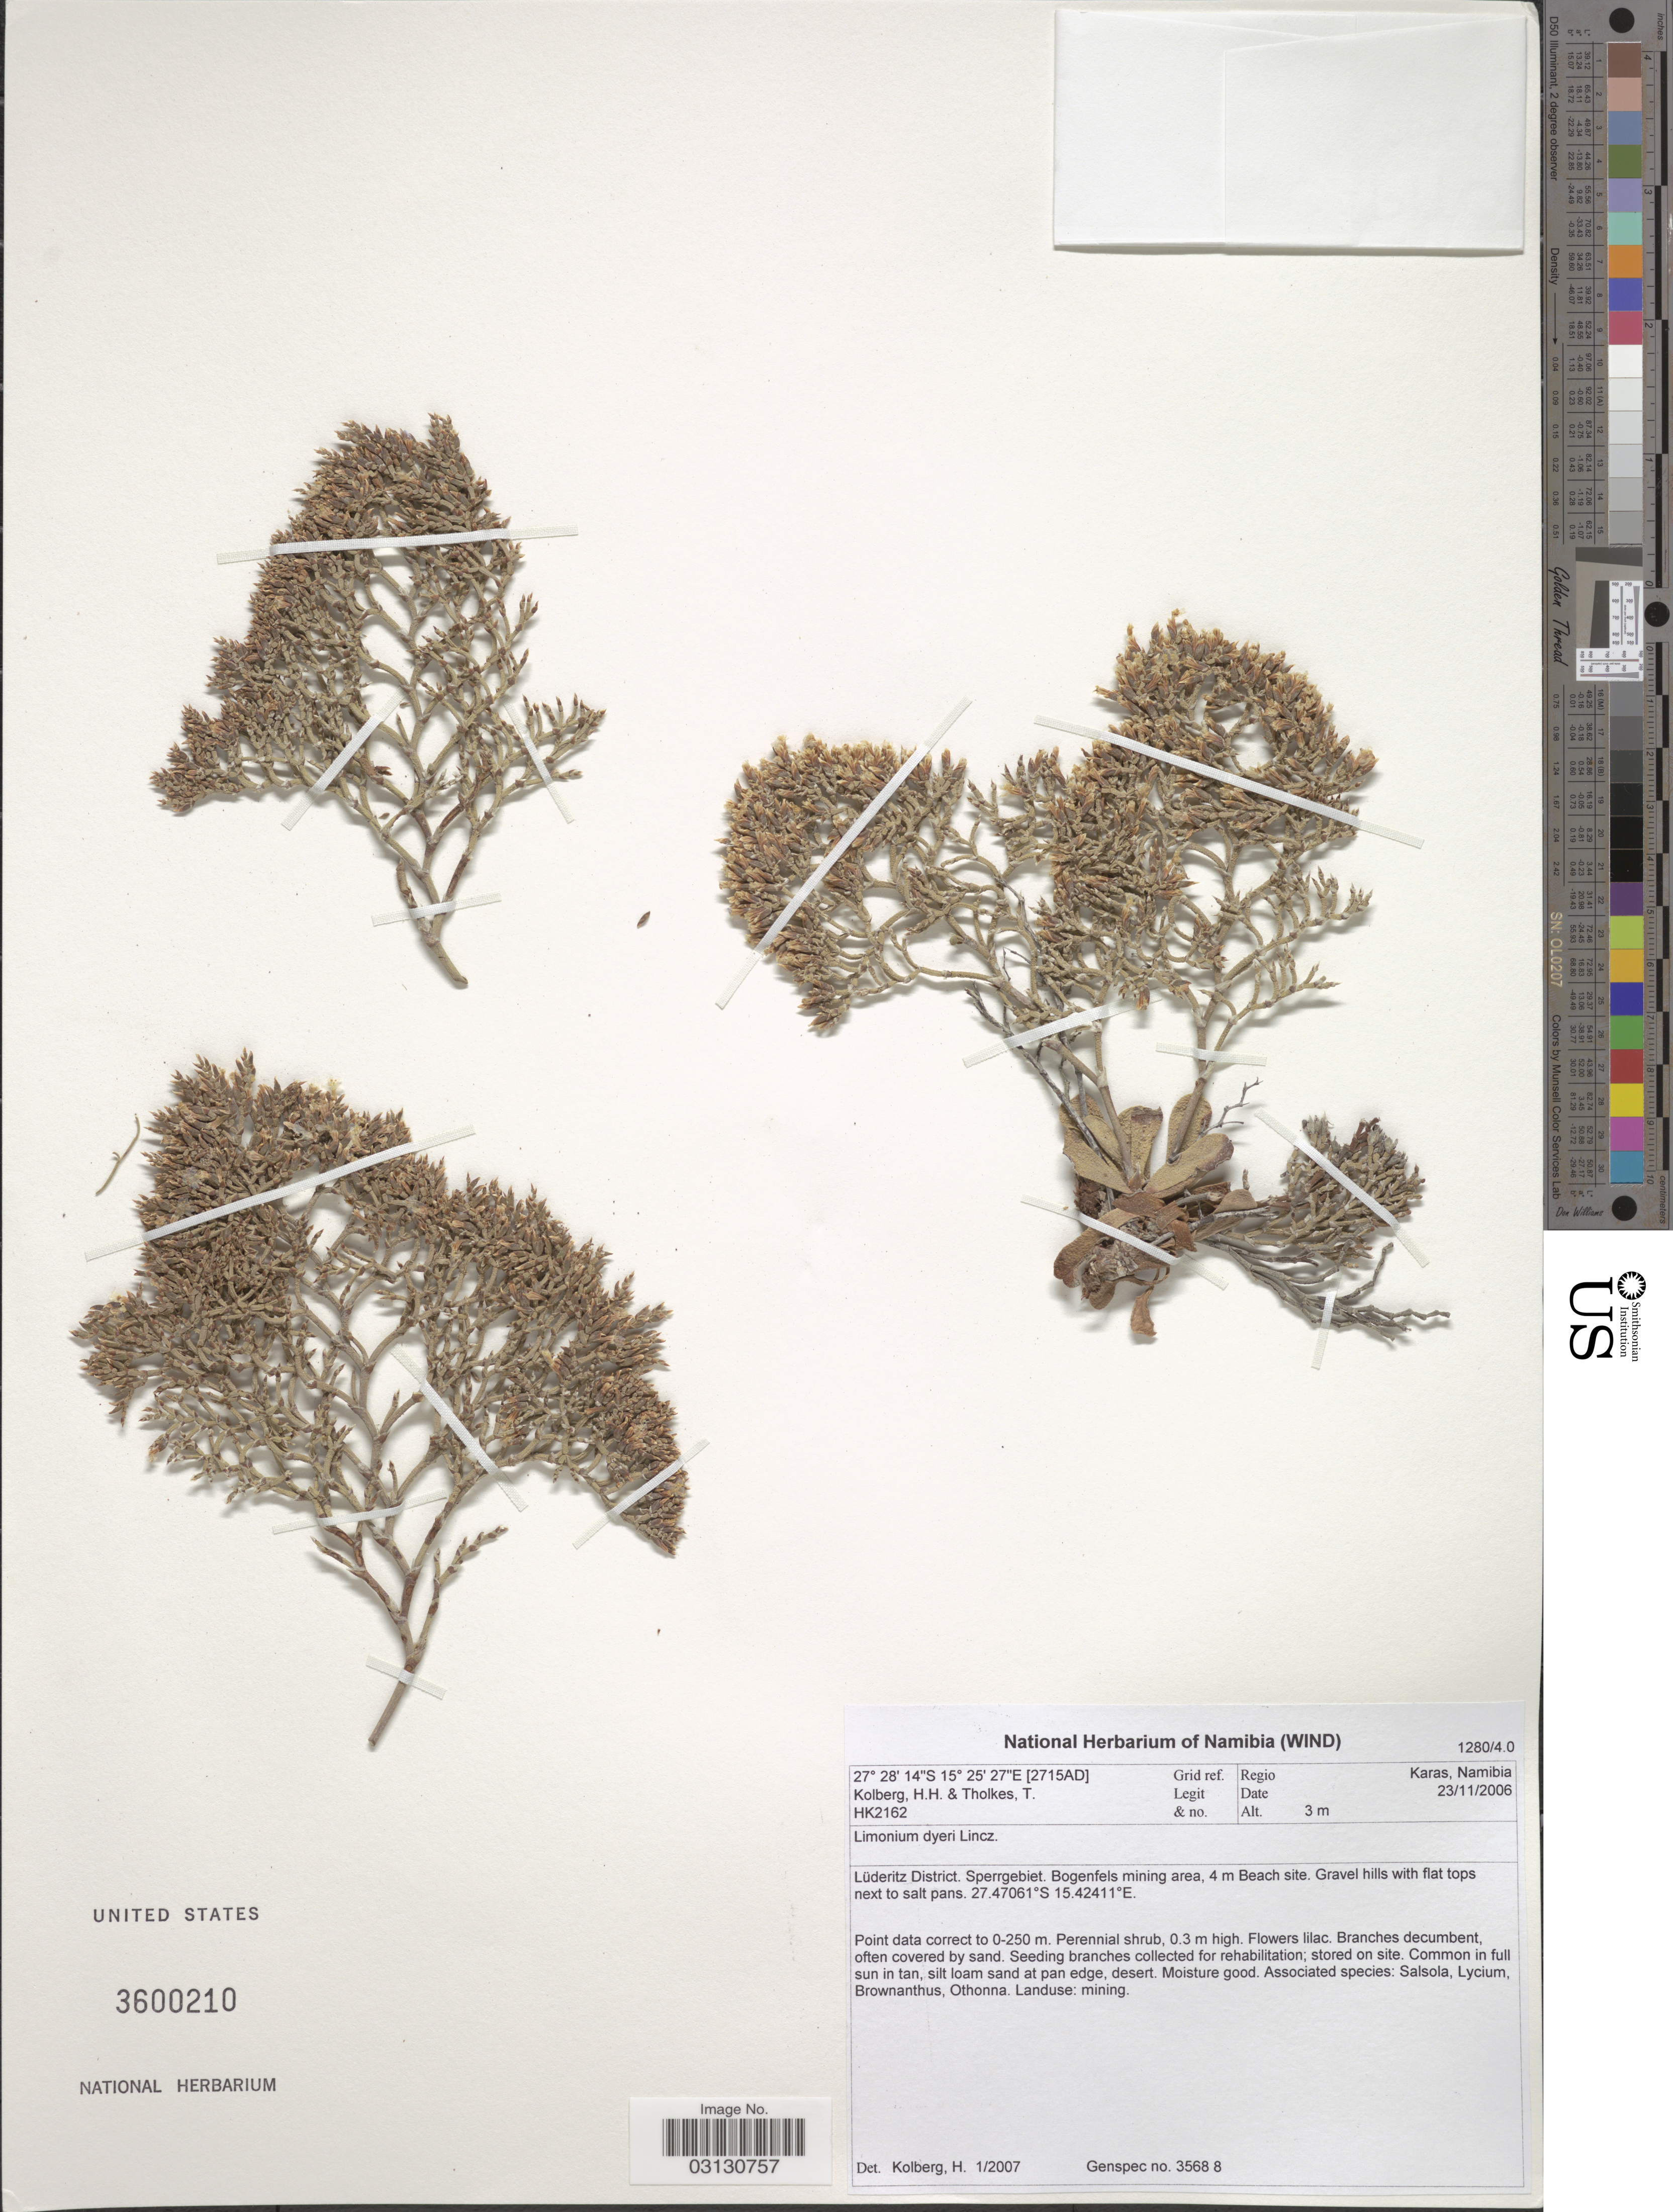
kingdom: Plantae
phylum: Tracheophyta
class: Magnoliopsida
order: Caryophyllales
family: Plumbaginaceae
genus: Limonium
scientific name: Limonium dyeri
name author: Lincz.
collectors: H. H. Kolberg & T. Tholkes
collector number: HK2162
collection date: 2006-11-23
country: Namibia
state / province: Karas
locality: Regio Karas, Namibia, Grid Ref. [2715AD], Lüderitz District, Sperrgebiet, Bogenfels mining area.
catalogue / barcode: US 3600210